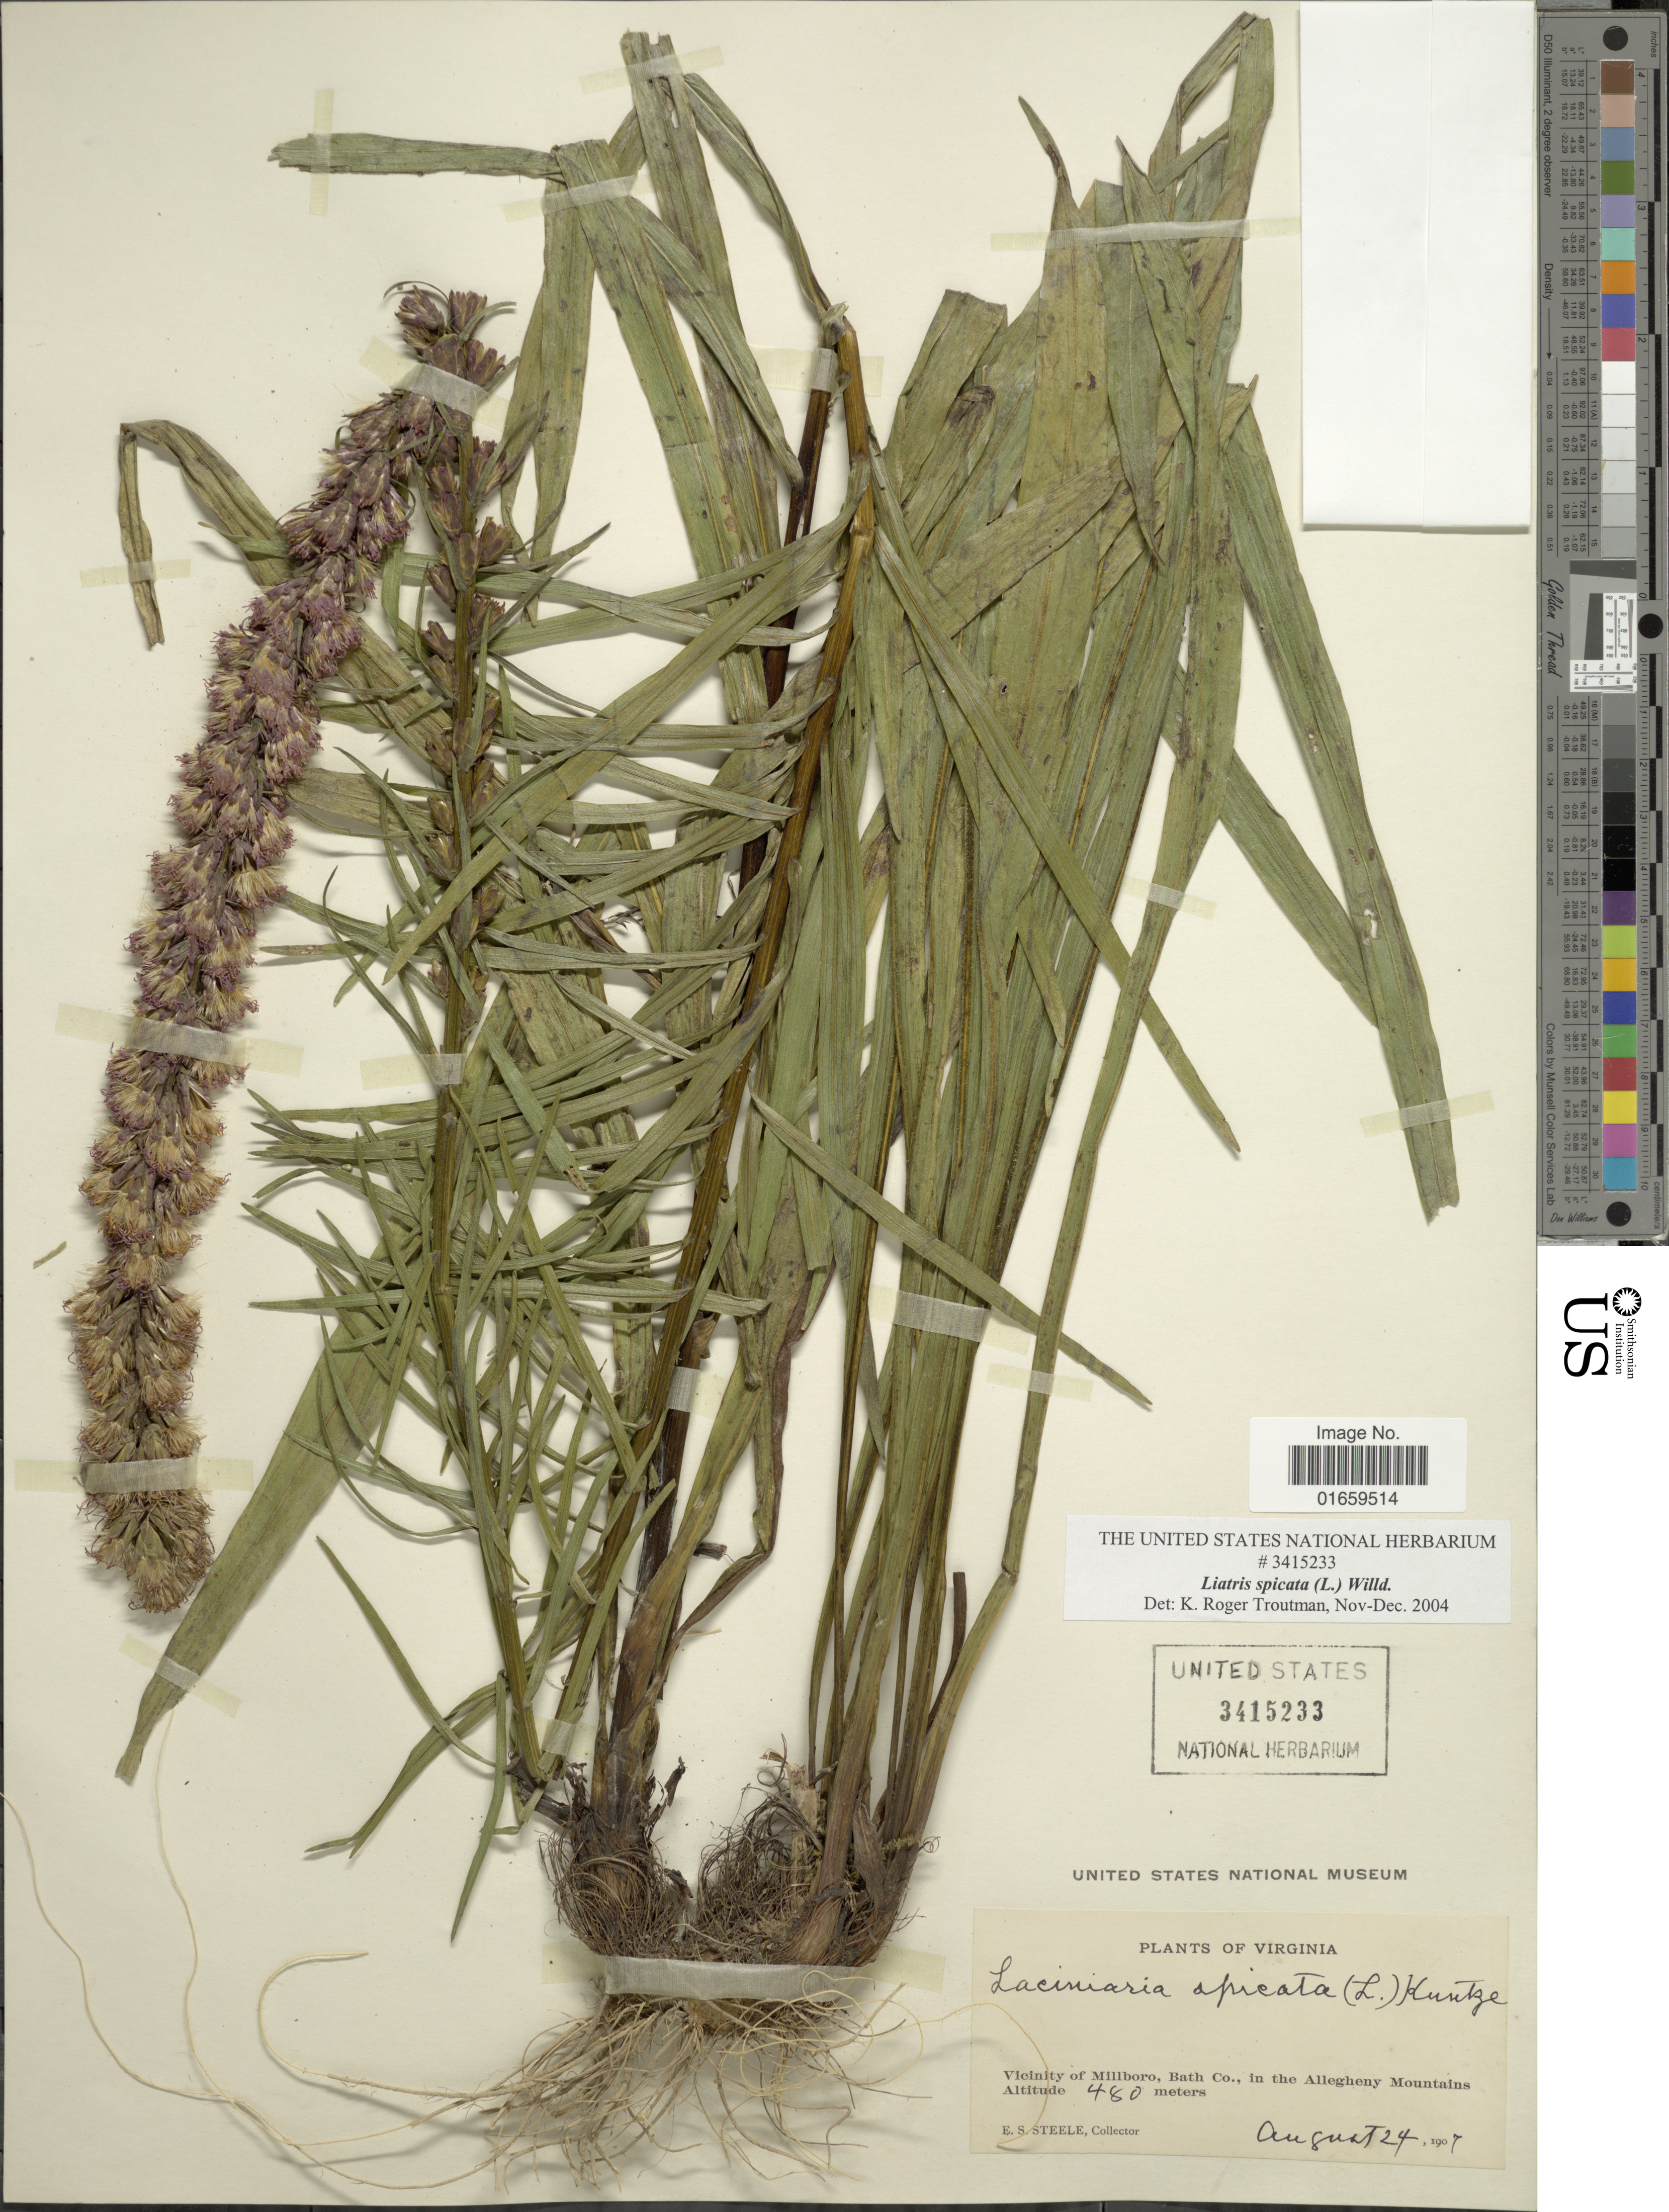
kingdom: Plantae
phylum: Tracheophyta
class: Magnoliopsida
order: Asterales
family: Asteraceae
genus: Liatris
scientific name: Liatris spicata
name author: (L.) Willd.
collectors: E. Steele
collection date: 1907-08-24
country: United States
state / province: Virginia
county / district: Bath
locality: Vicinity of Millboro, Bath Co., in the Allegheny Mountains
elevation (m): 480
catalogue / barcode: US 3415233